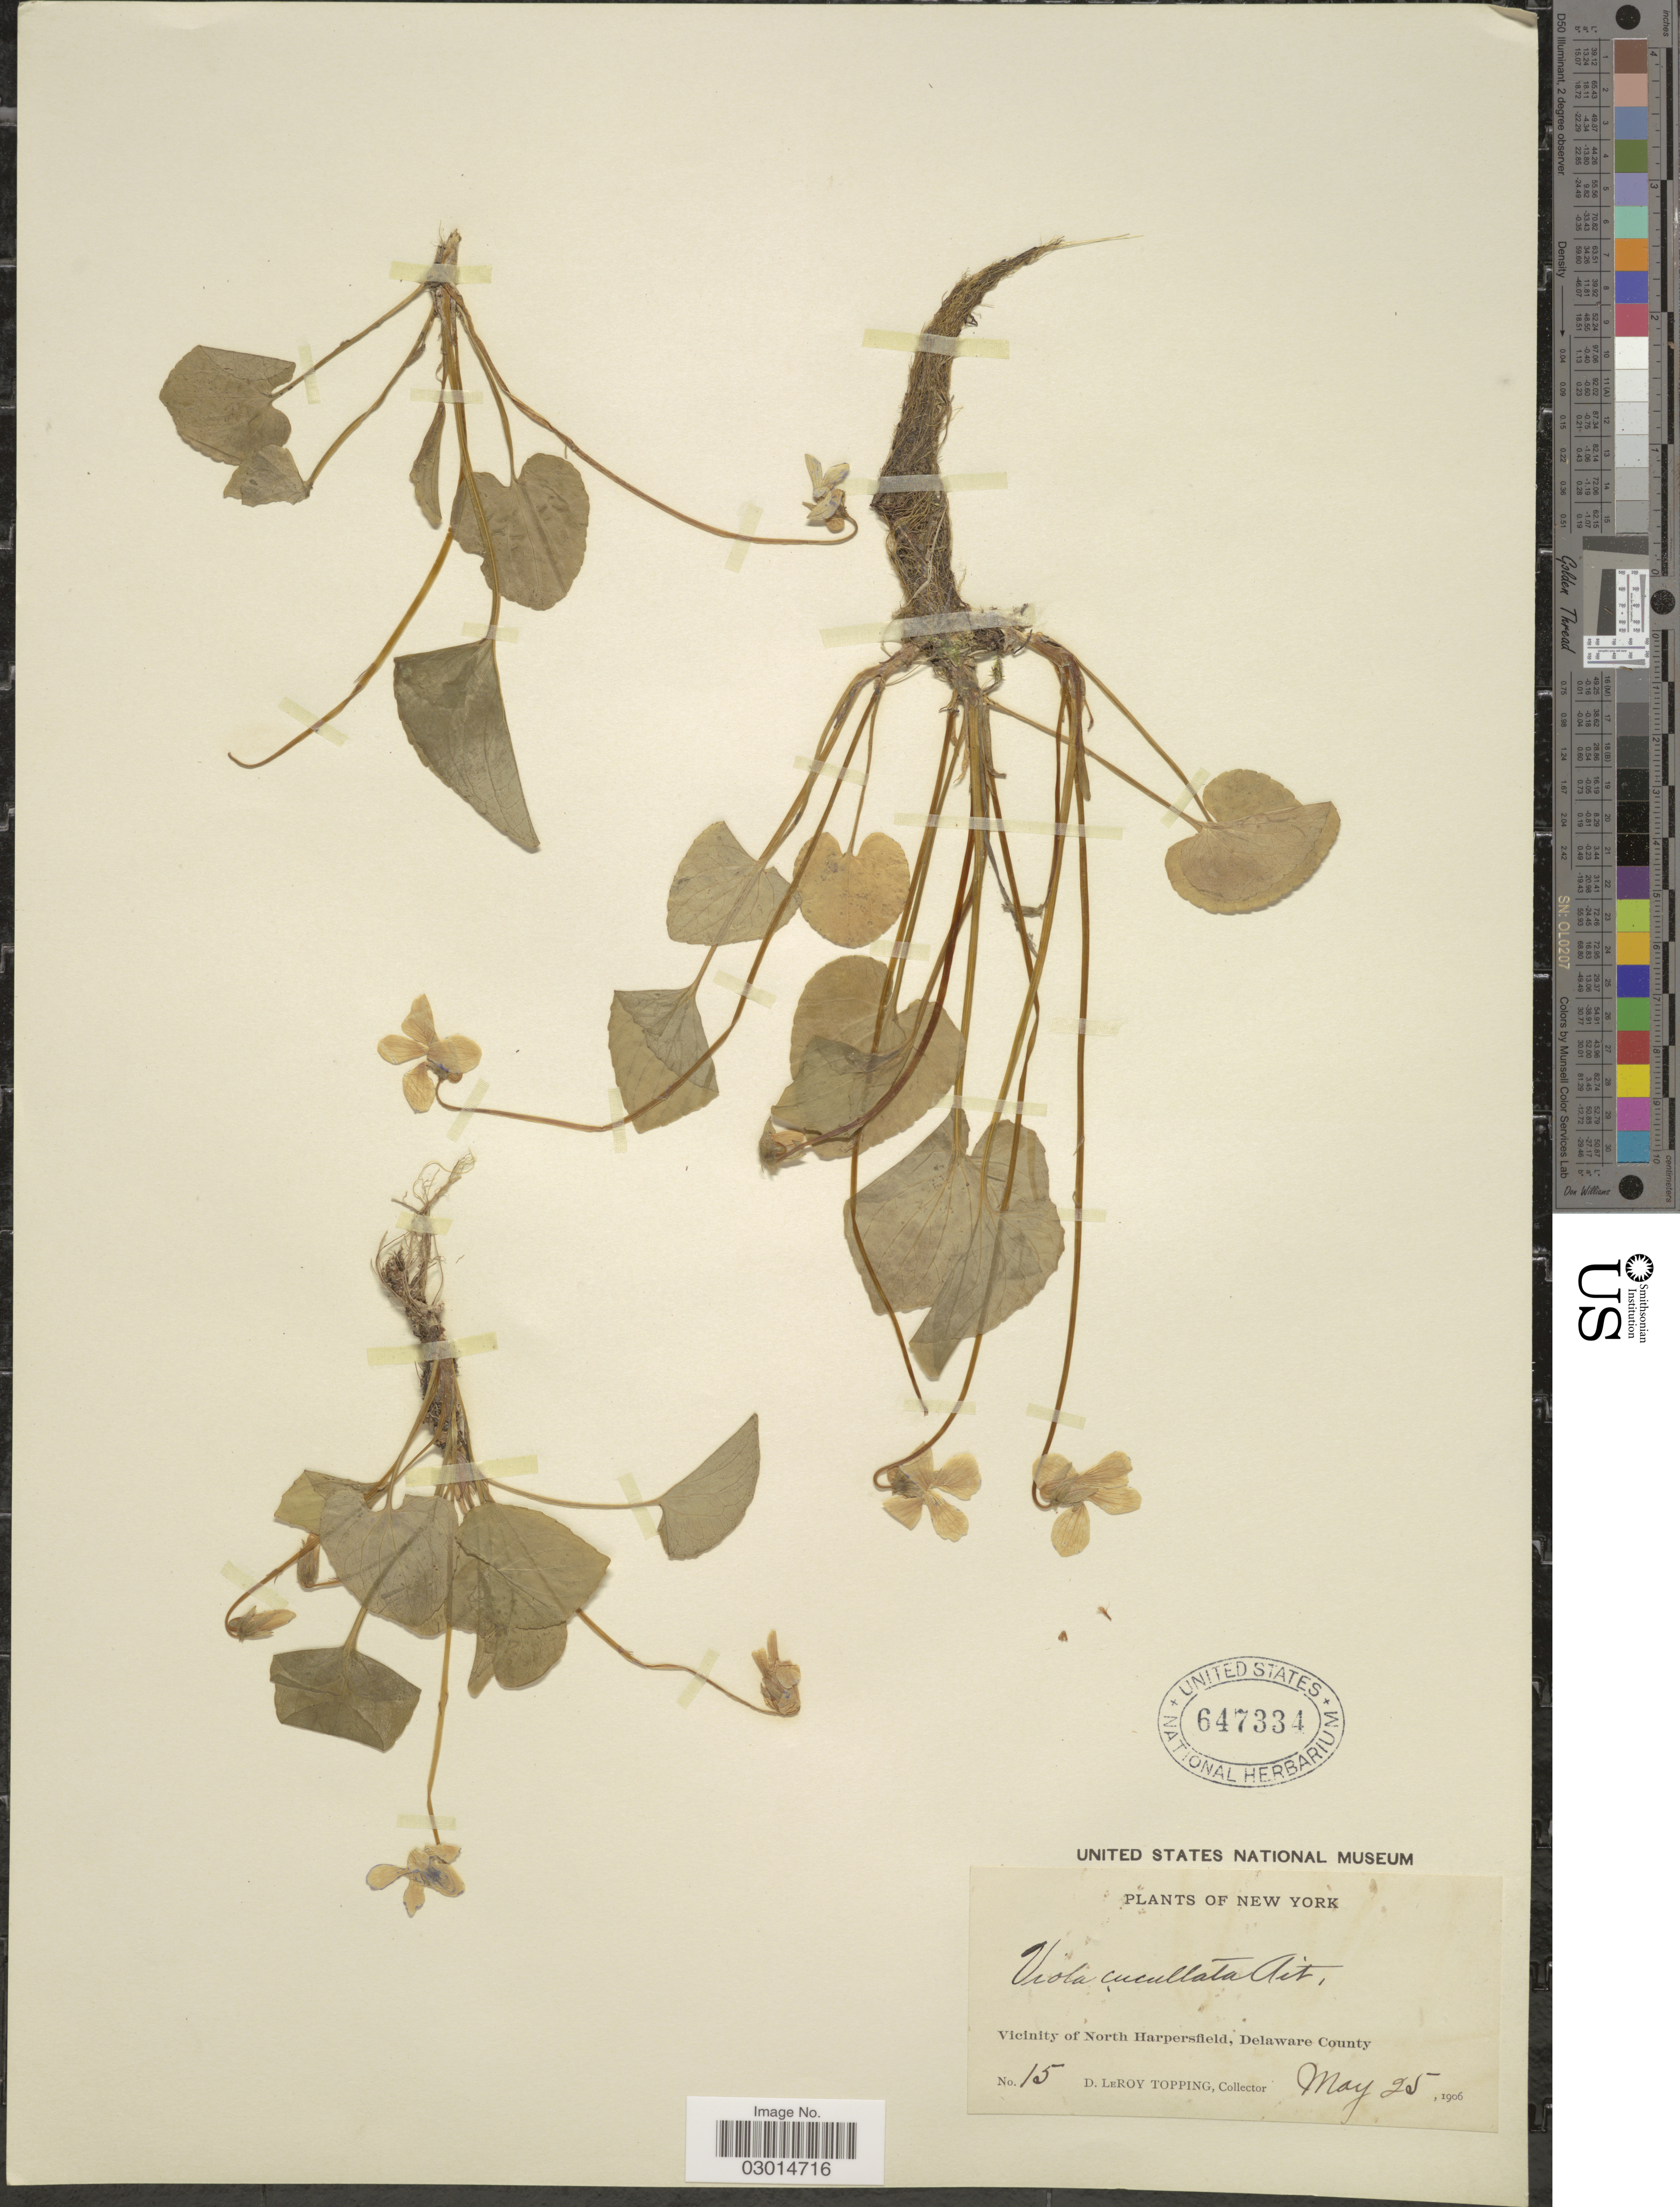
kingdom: Plantae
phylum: Tracheophyta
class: Magnoliopsida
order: Malpighiales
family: Violaceae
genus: Viola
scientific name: Viola cucullata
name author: Aiton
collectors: D. L. Topping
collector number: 15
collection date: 1906-05-25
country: United States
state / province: New York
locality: Vicinity of North Harpersfield, Delaware County.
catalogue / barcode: US 647334